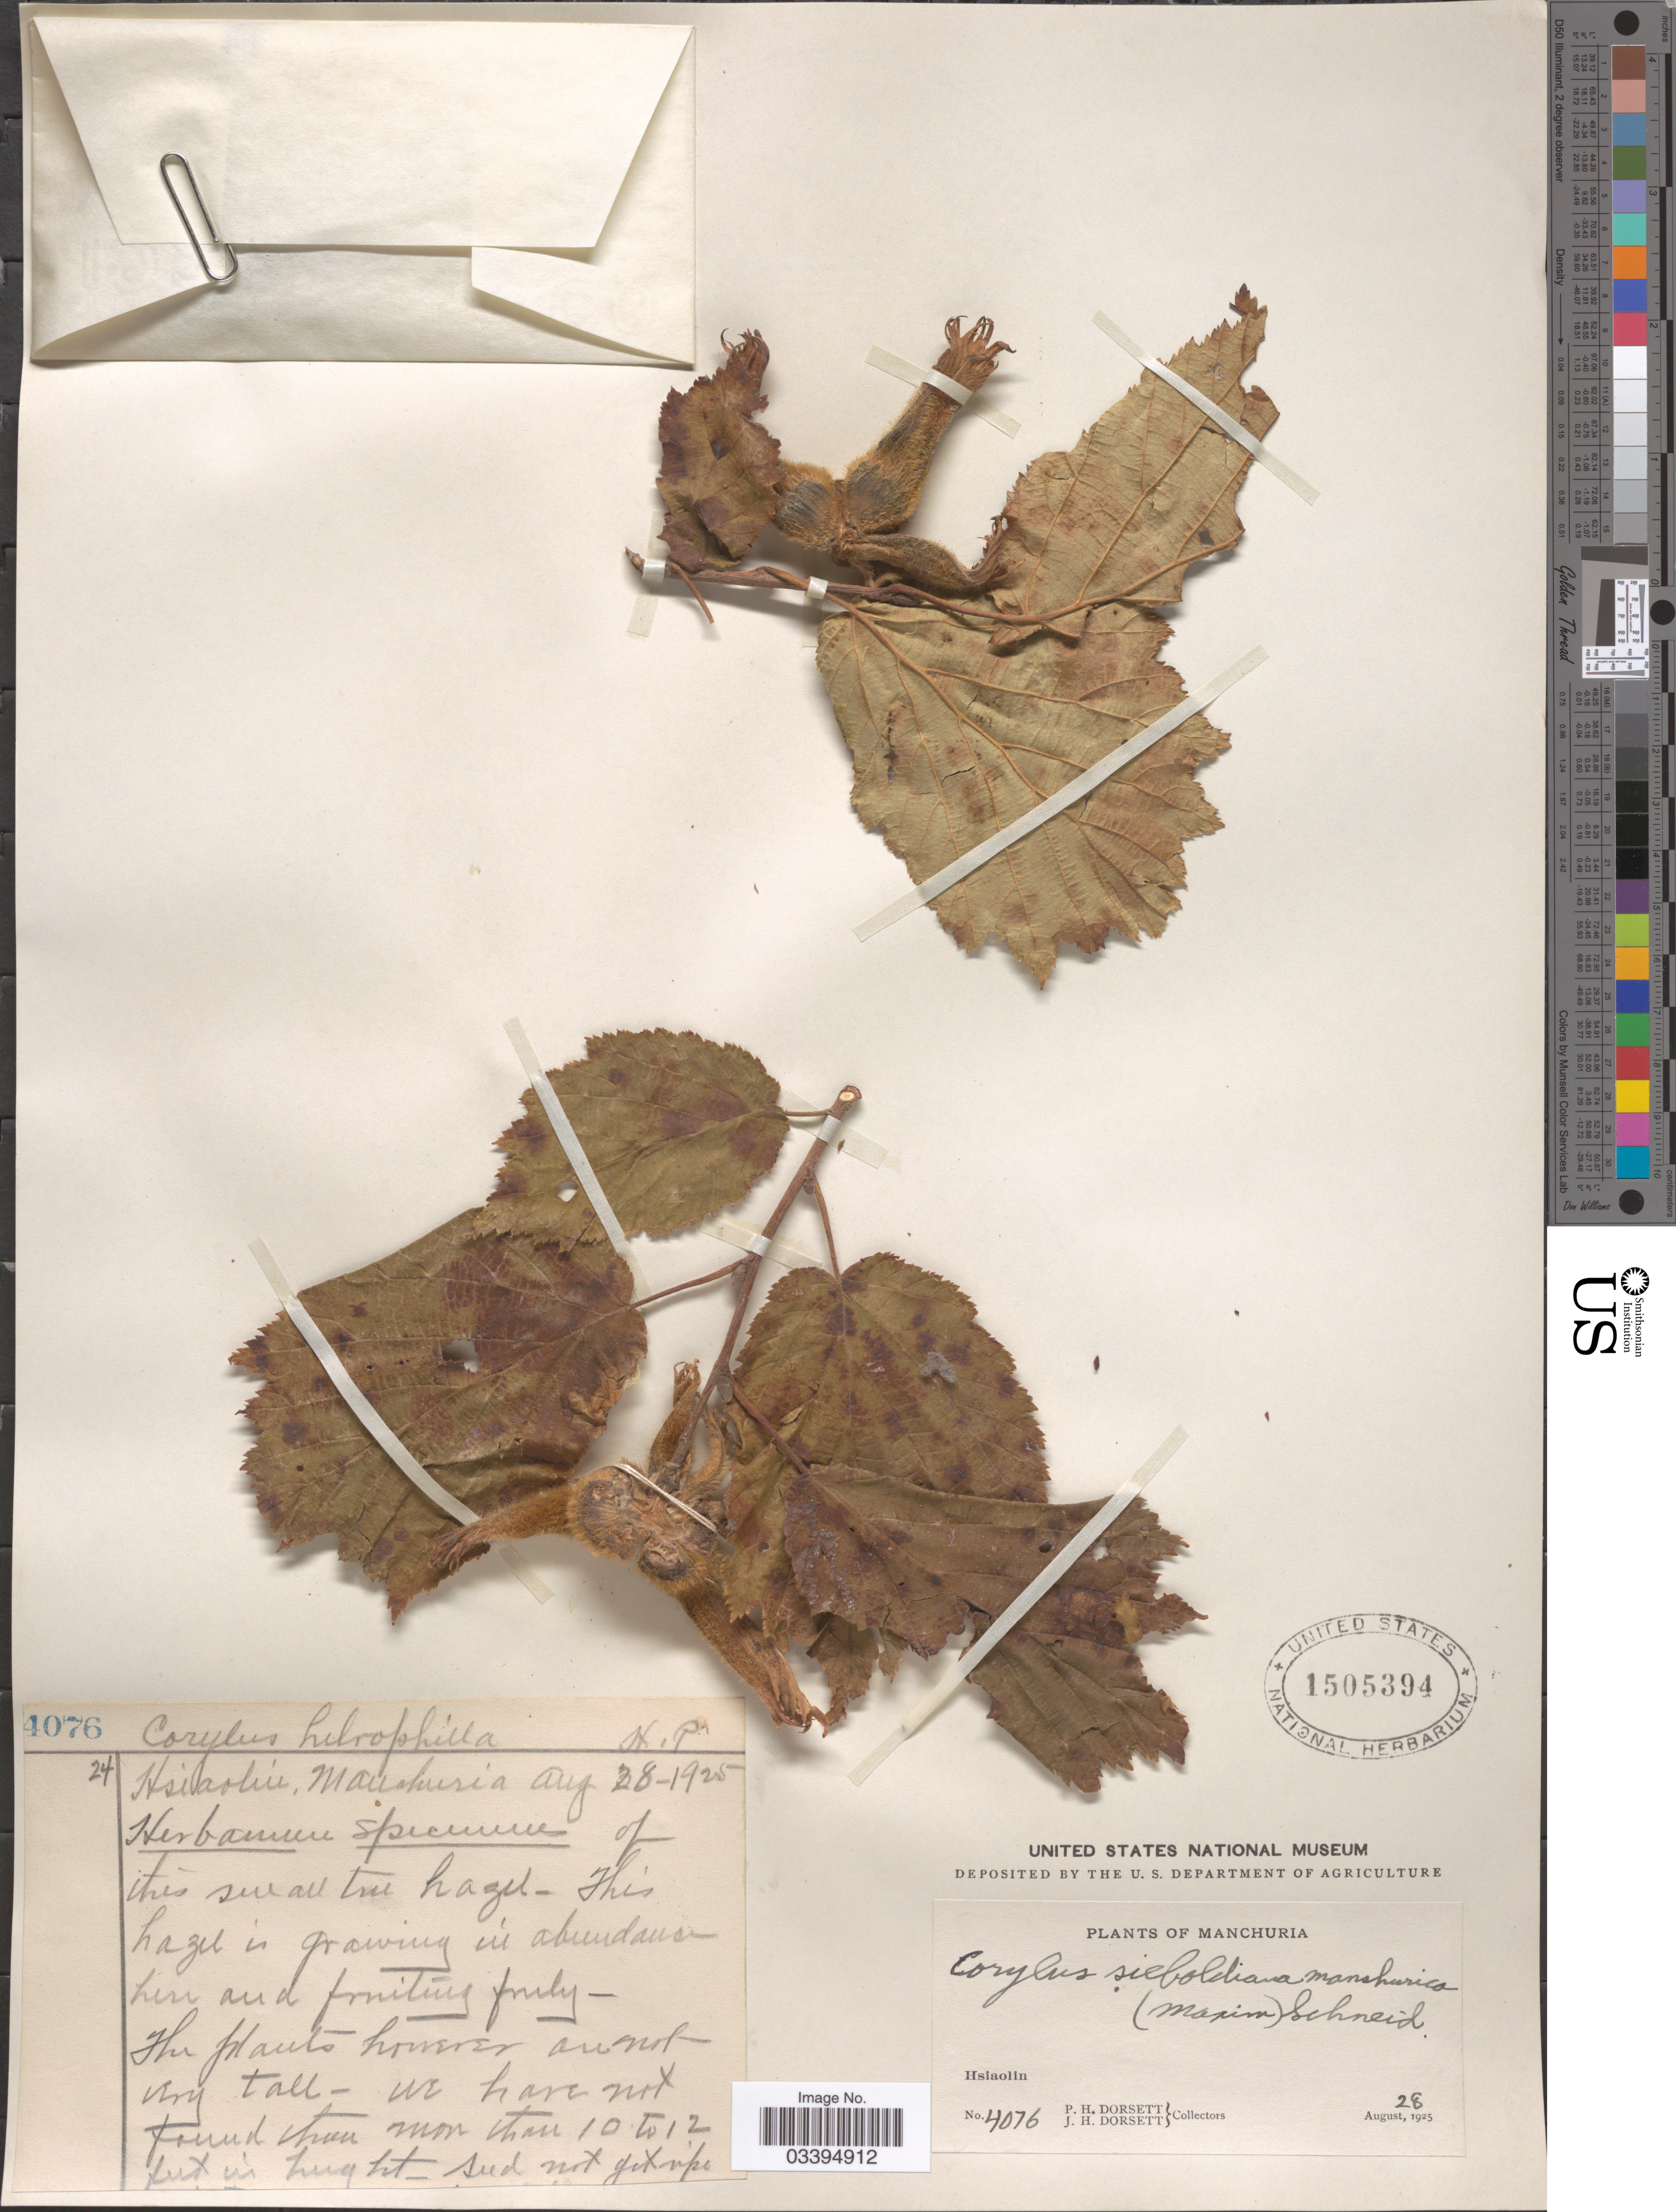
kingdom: Plantae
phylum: Tracheophyta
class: Magnoliopsida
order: Fagales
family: Betulaceae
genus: Corylus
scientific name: Corylus sieboldiana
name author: Blume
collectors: P. H. Dorsett & J. Dorsett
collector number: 4076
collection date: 1925-08-28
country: China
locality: Manchuria. Hsiaolin.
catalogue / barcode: US 1505394